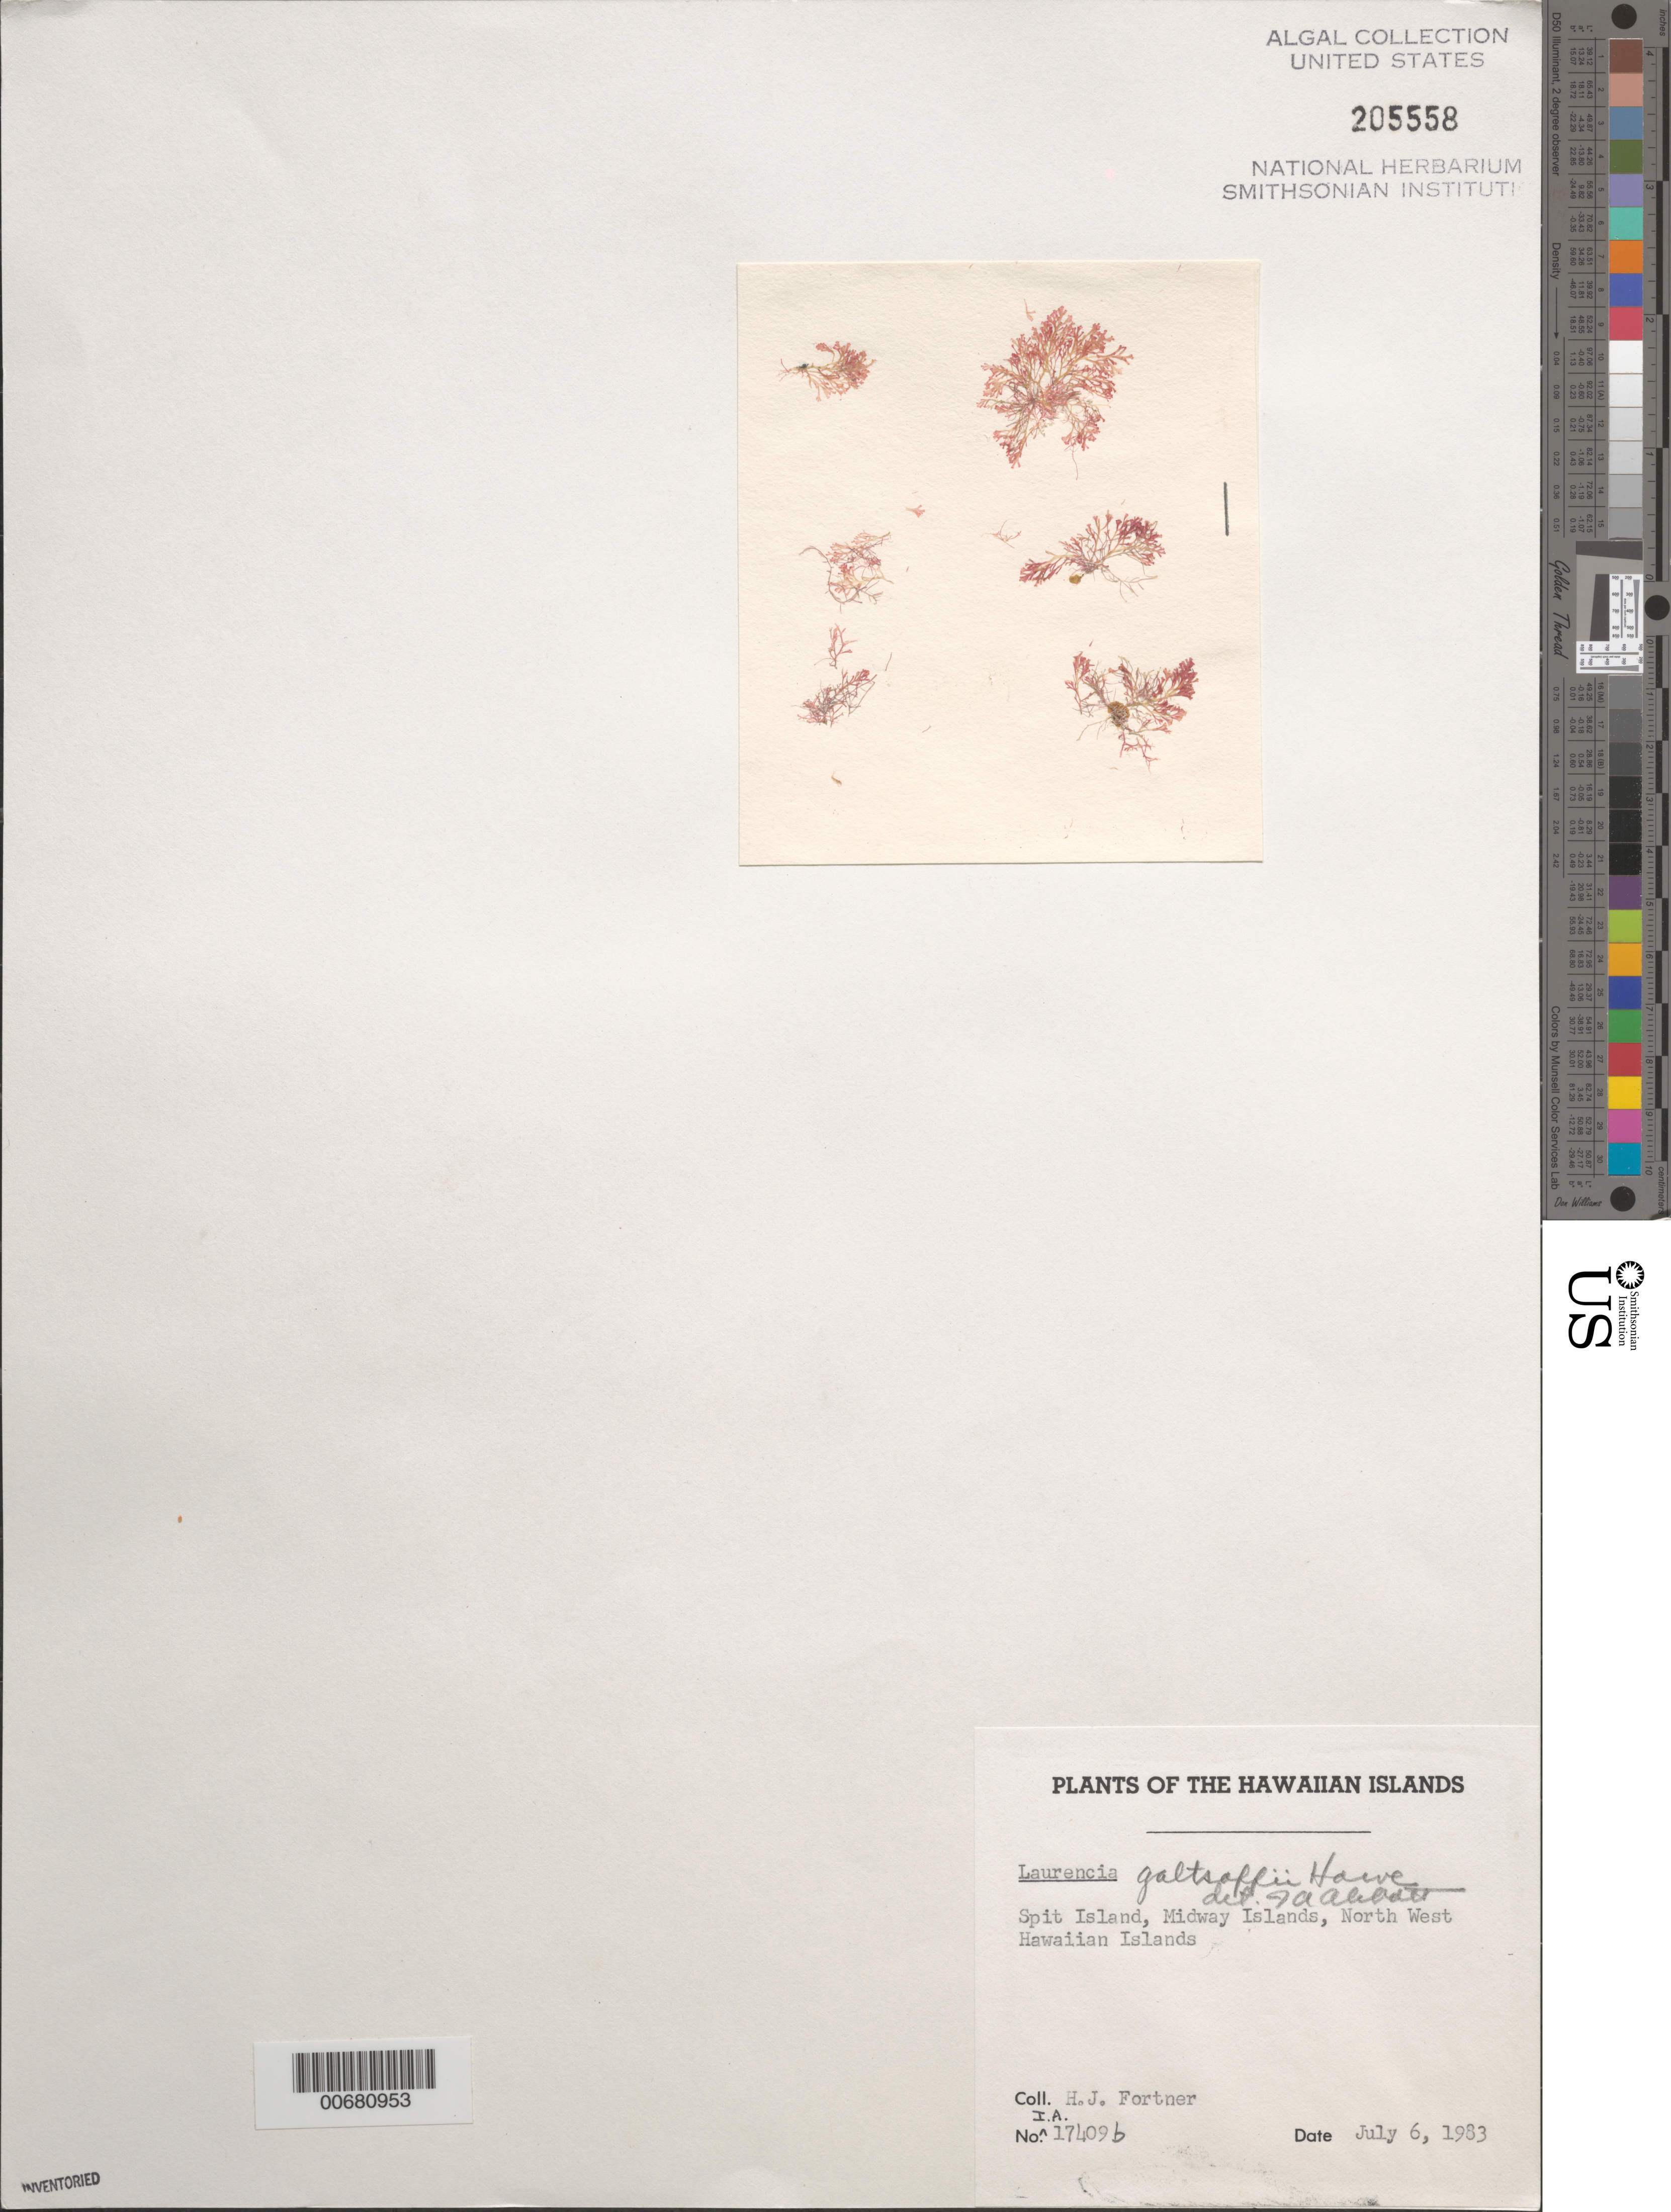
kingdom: Plantae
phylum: Rhodophyta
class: Florideophyceae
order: Ceramiales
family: Rhodomelaceae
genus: Laurencia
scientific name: Laurencia galtsoffii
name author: M. Howe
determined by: Abbott, Isabella A.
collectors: H. Fortner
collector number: IAA 17409b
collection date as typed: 06 Jul 1983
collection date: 1983-07-06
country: U.S. Administered Pacific Islands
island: Midway Atoll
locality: Spit Islet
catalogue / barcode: US 205558